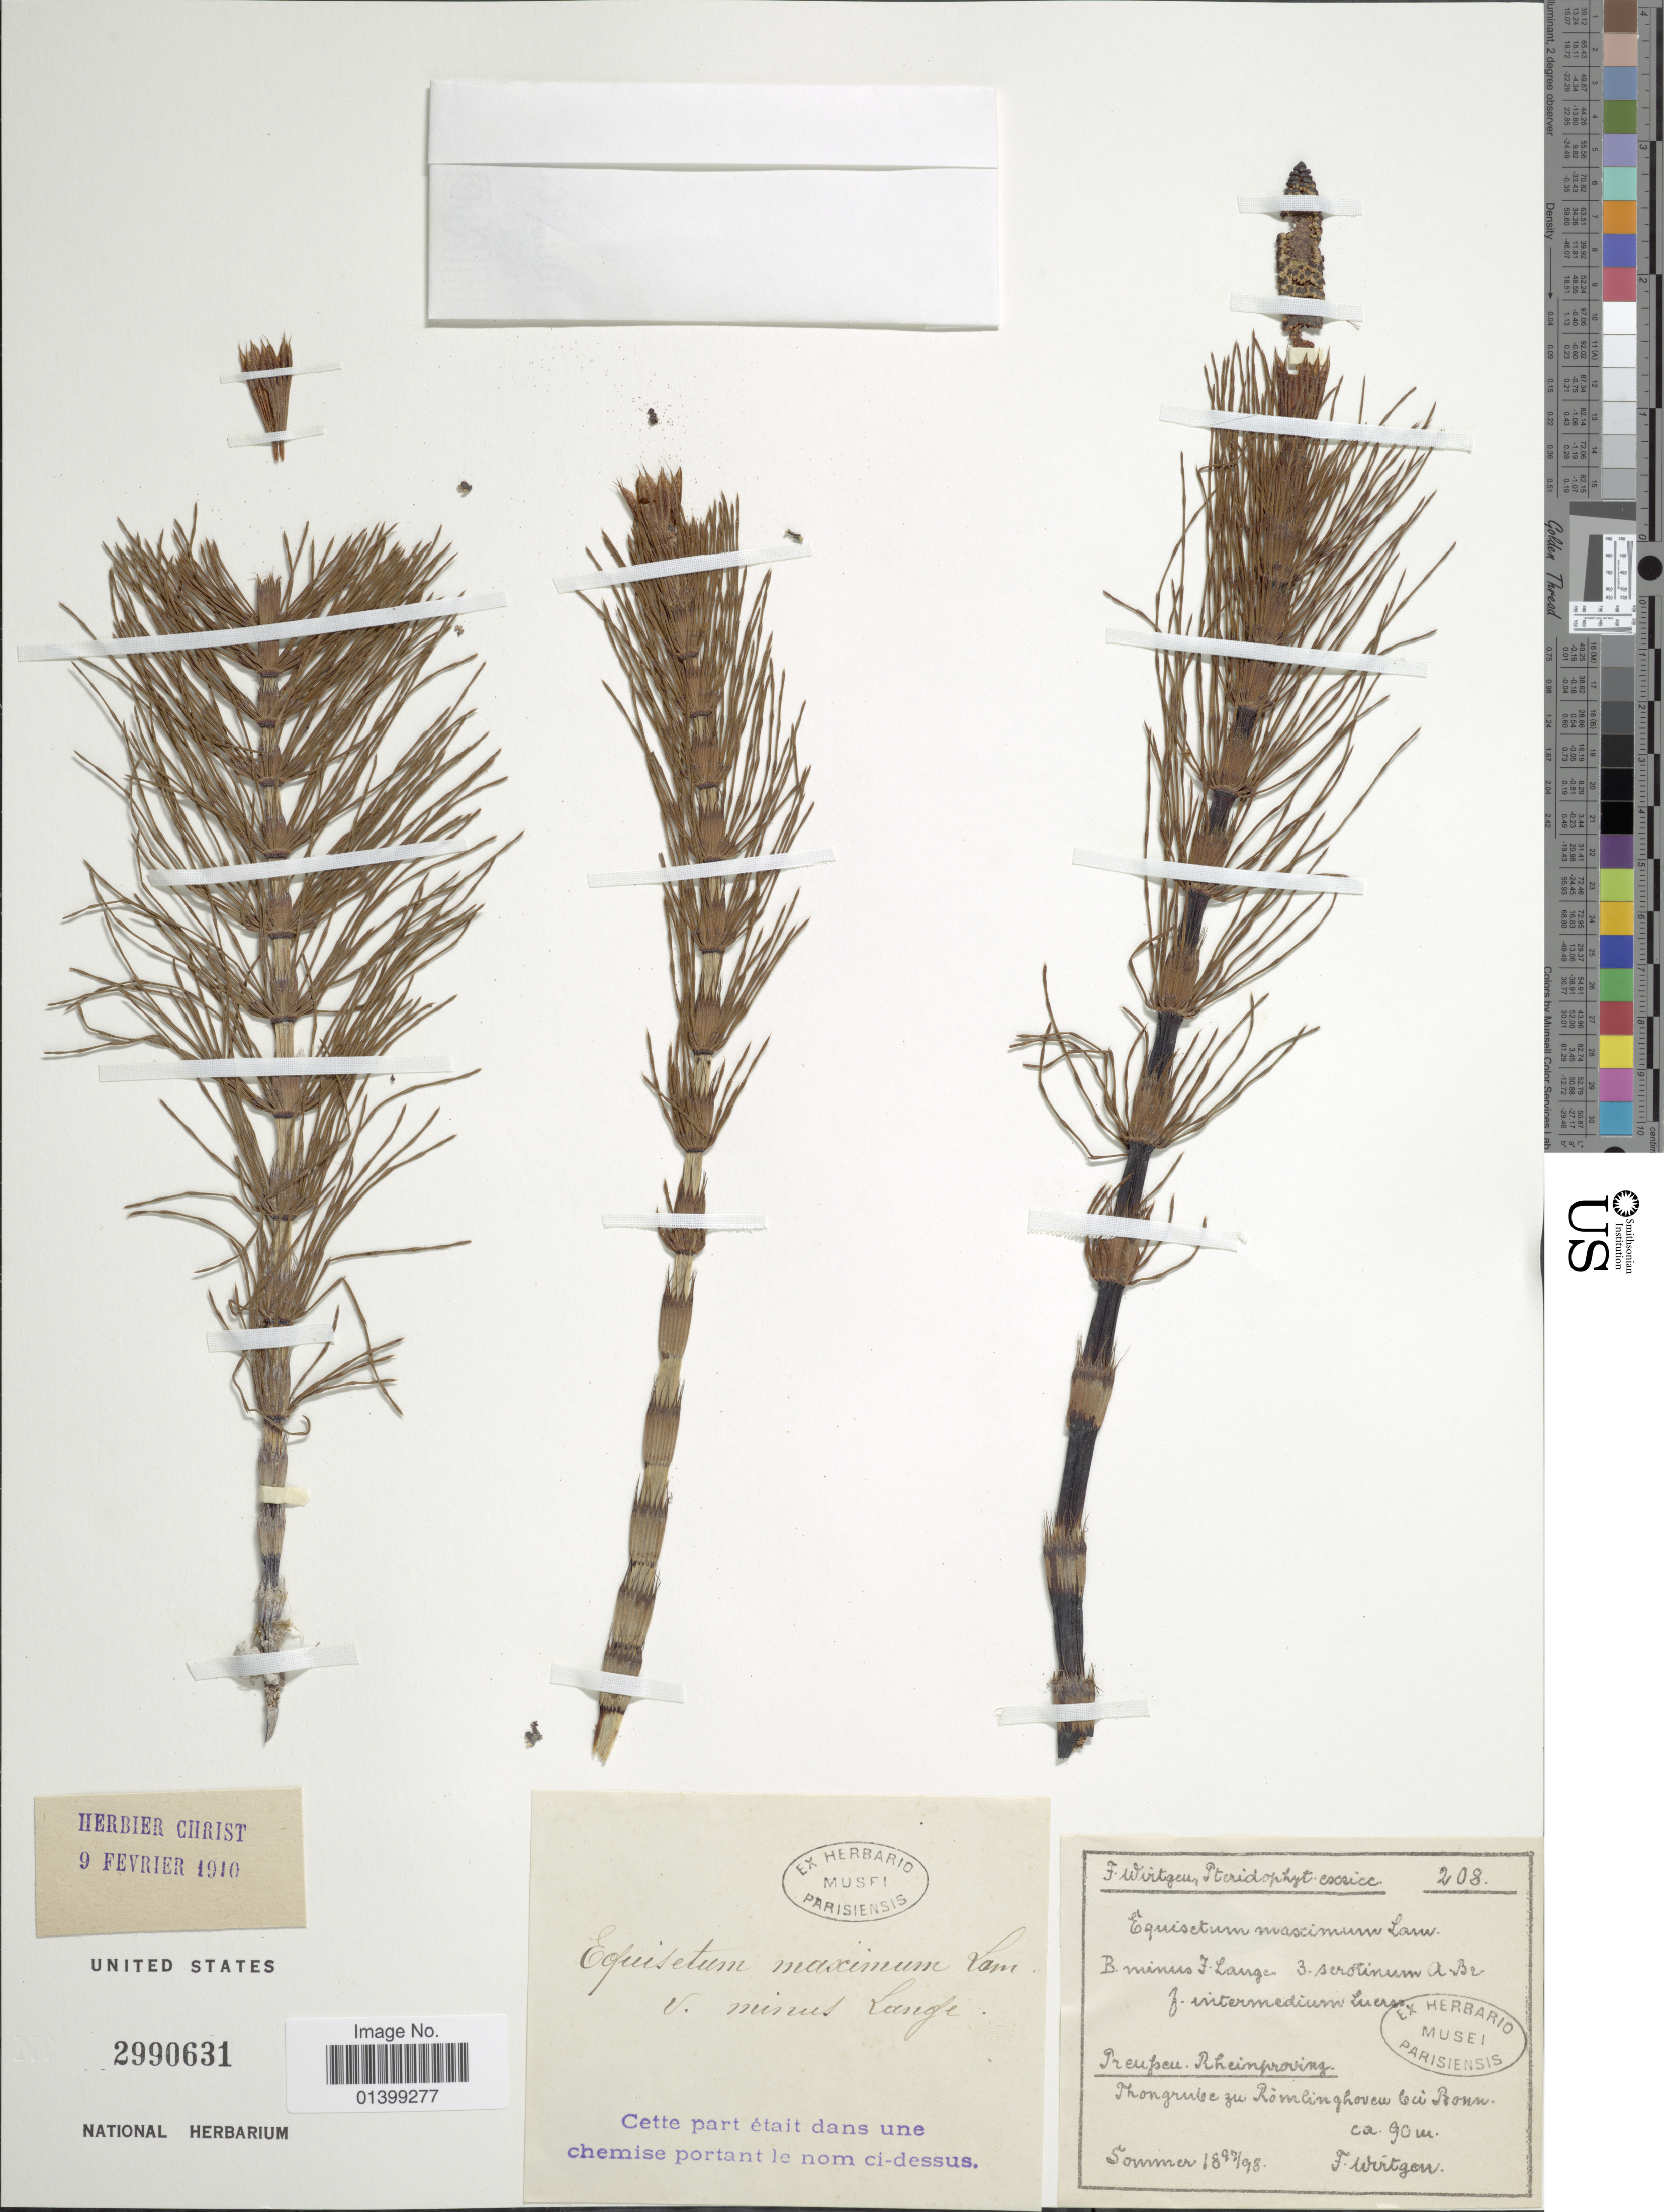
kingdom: Plantae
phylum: Tracheophyta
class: Polypodiopsida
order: Equisetales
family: Equisetaceae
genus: Equisetum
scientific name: Equisetum telmateia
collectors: F. Wirtgen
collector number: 208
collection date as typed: Sommer 1897/1898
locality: Preupeu Rheinproving: Thongrube zu Romlinghoveu bei Ronn. [interpreted]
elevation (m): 90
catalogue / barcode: US 2990631